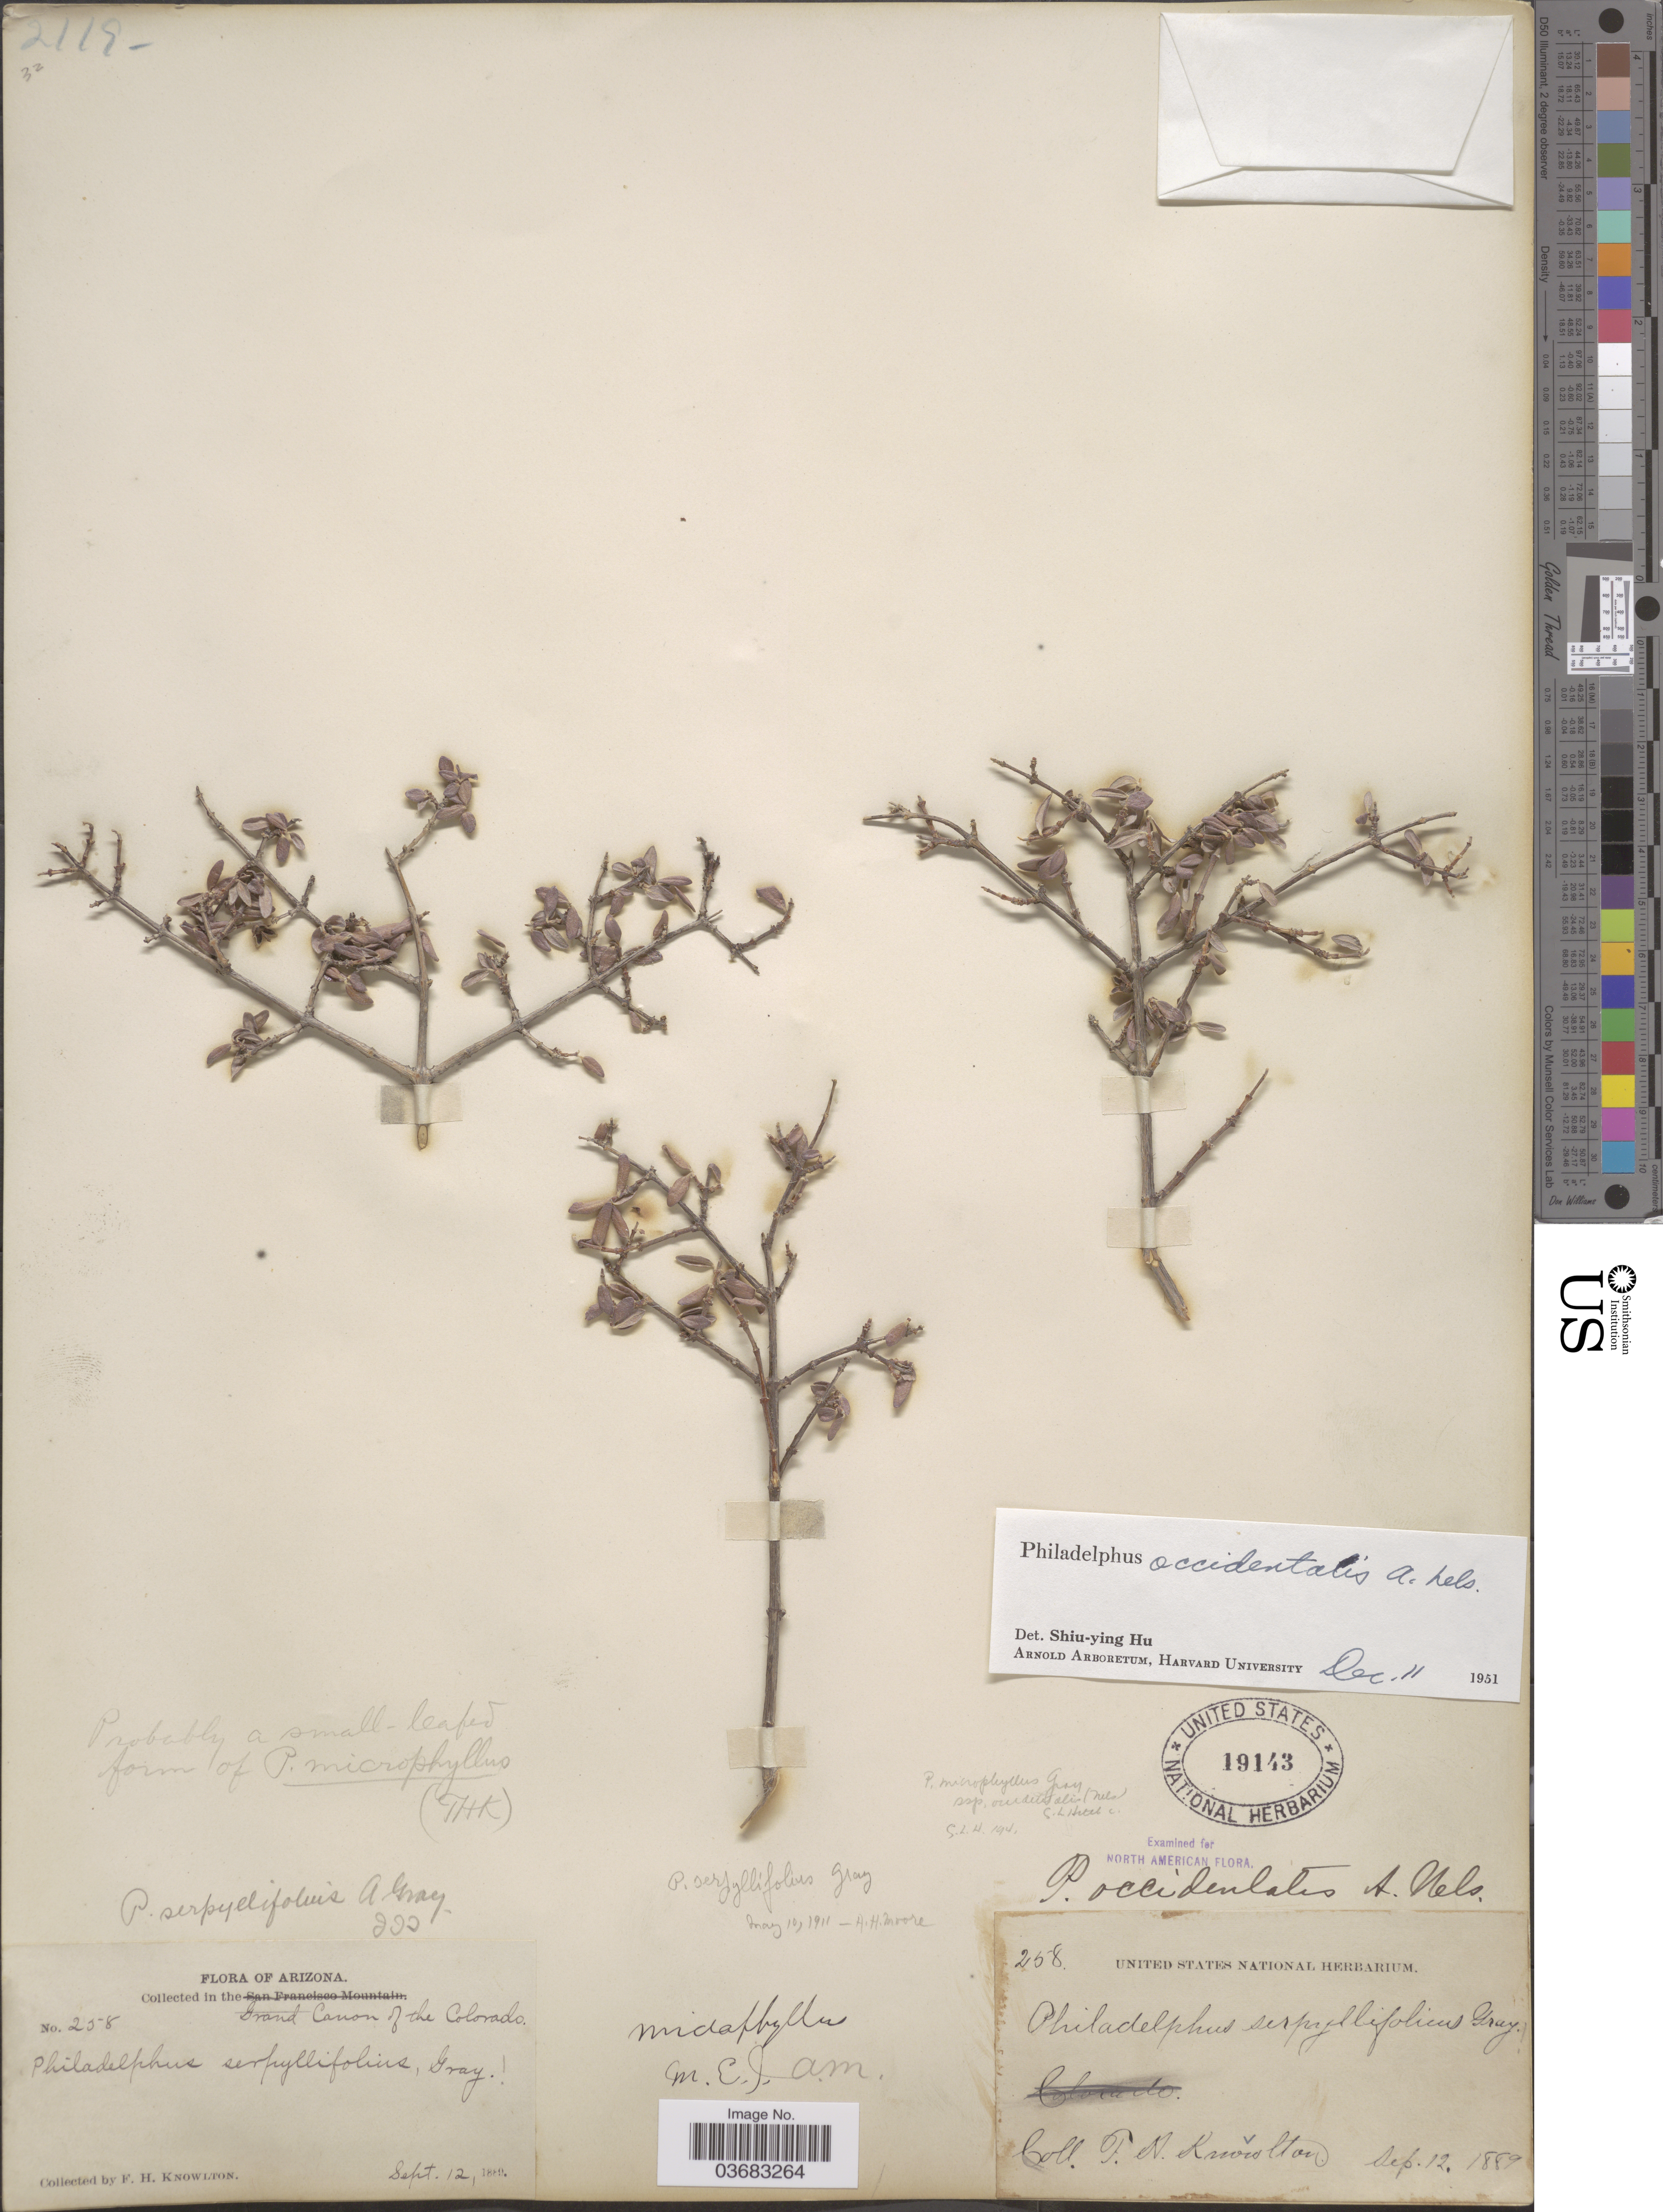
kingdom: Plantae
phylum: Tracheophyta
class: Magnoliopsida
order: Cornales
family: Hydrangeaceae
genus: Philadelphus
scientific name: Philadelphus occidentalis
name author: A. Nelson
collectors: F. H. Knowlton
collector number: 258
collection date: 1889-09-12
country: United States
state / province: Arizona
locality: Grand Canon of the Colorado.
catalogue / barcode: US 19143